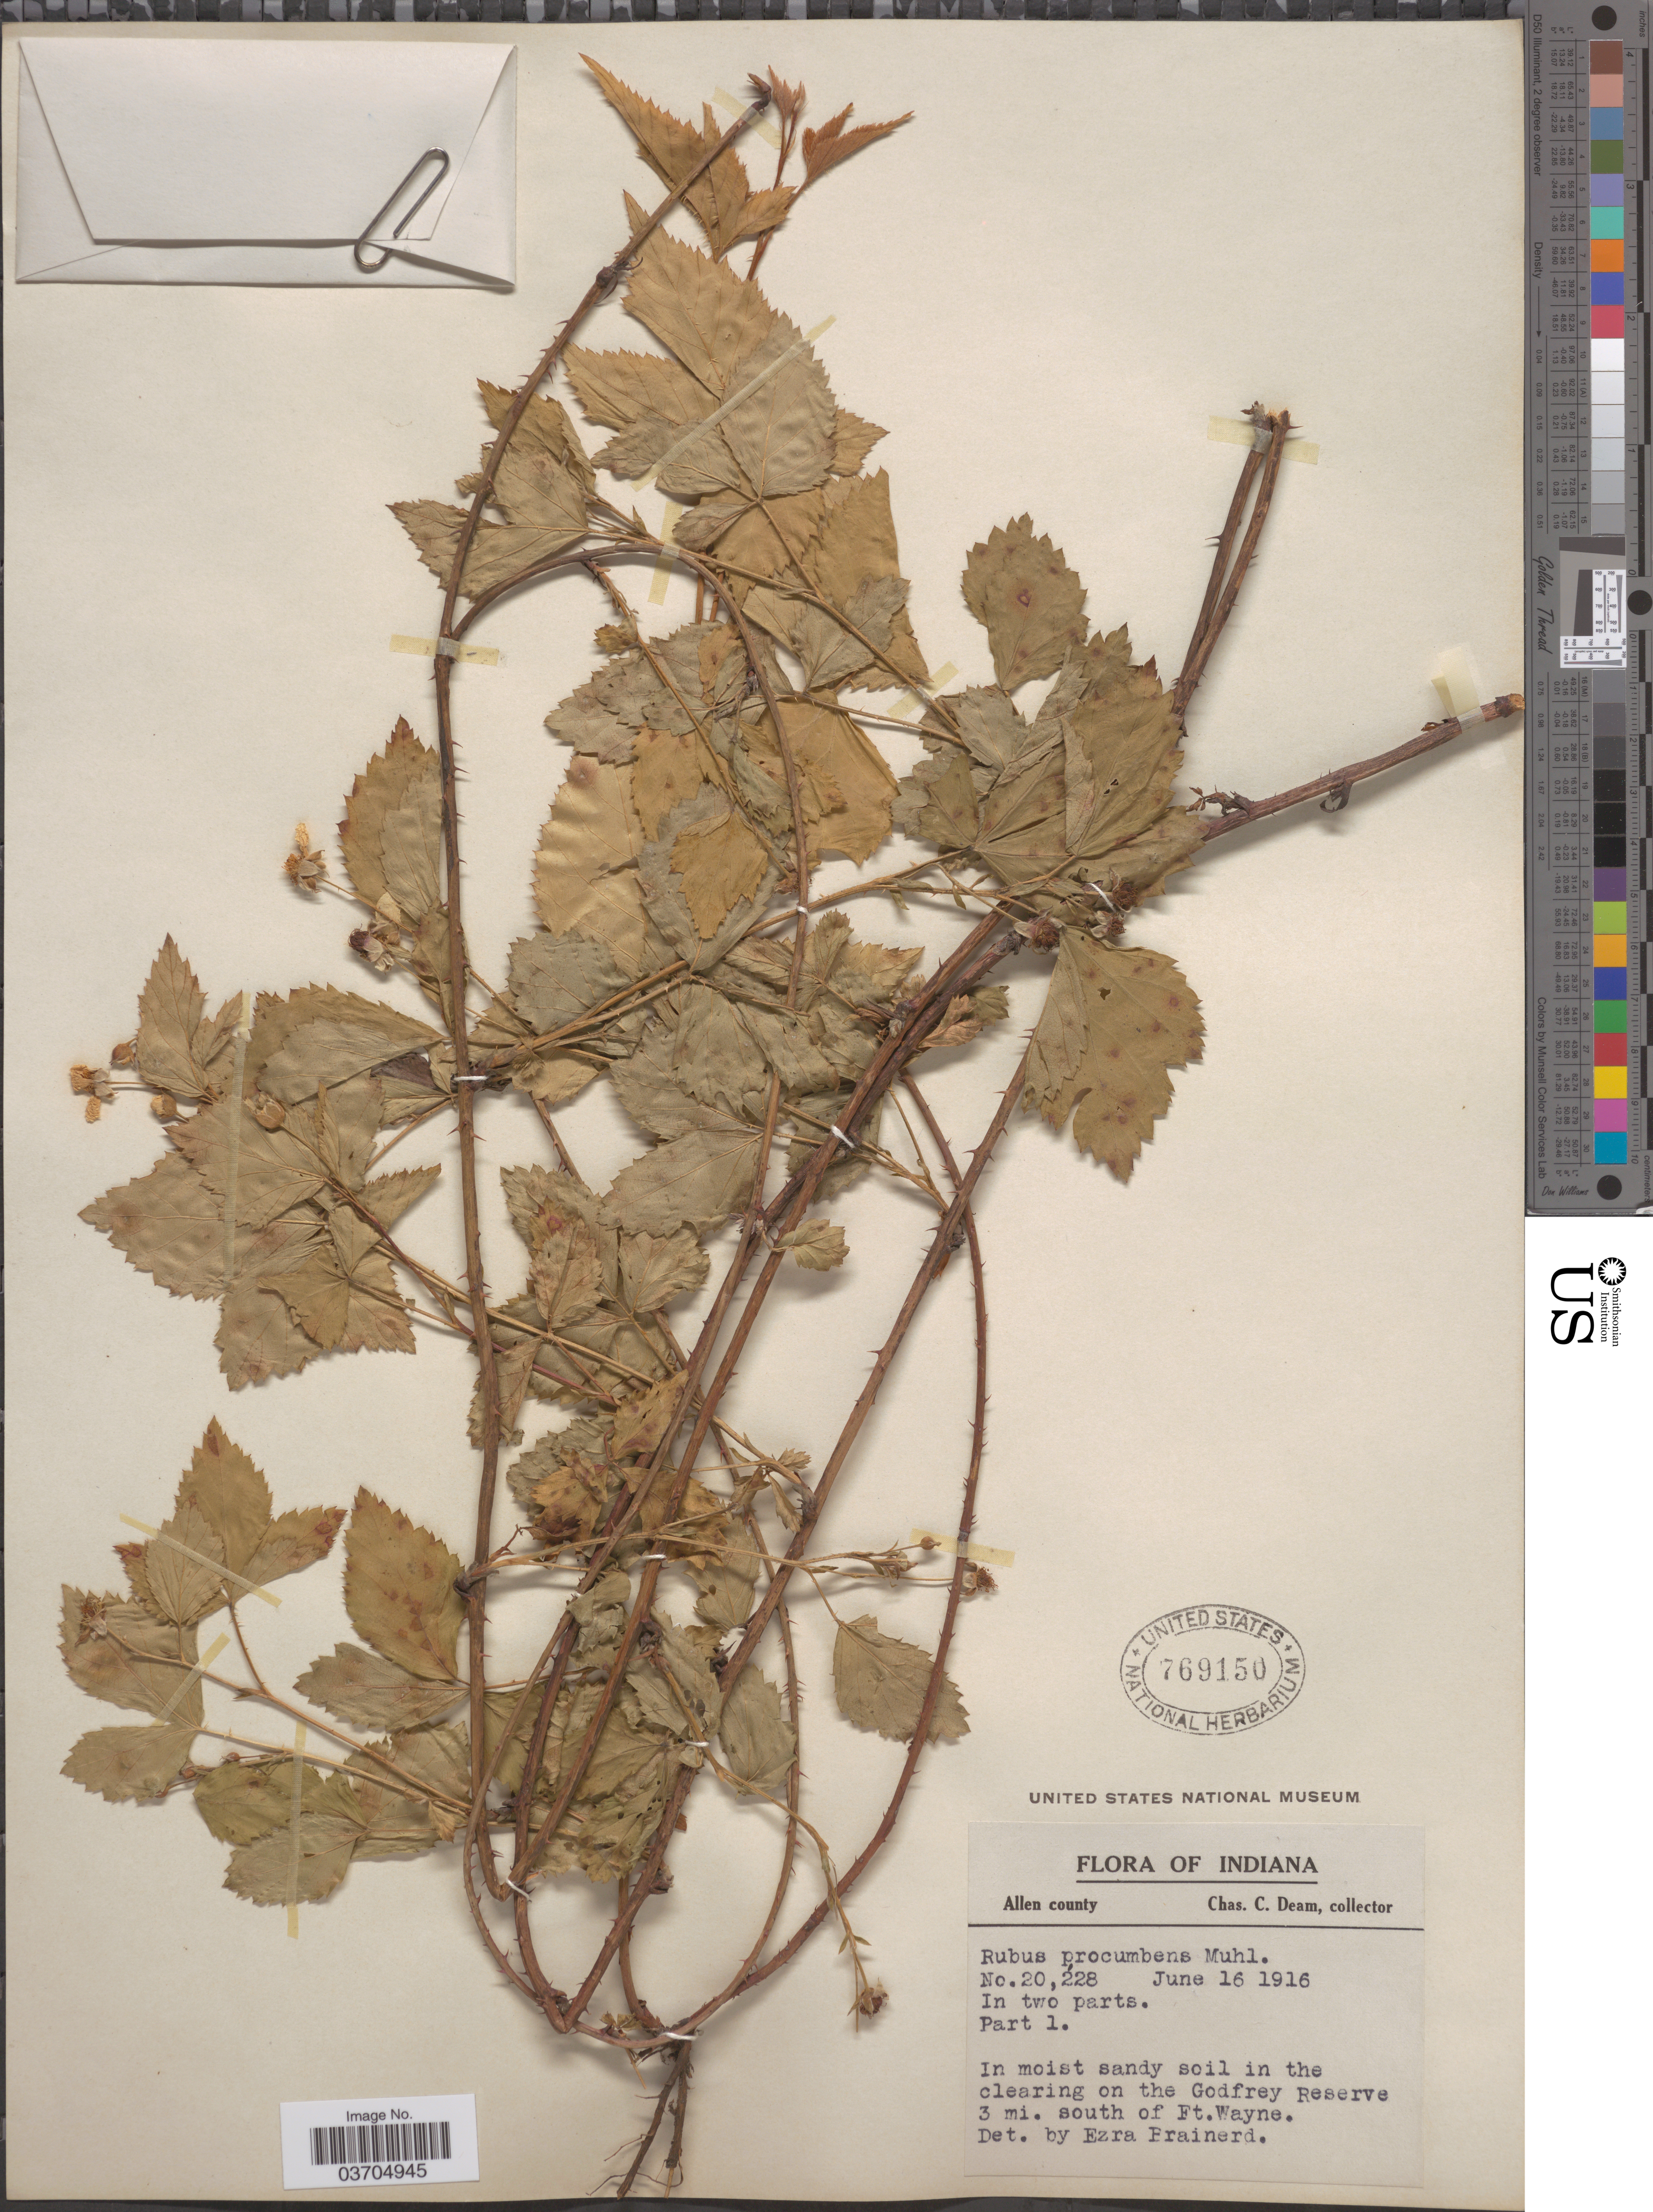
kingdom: Plantae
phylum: Tracheophyta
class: Magnoliopsida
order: Rosales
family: Rosaceae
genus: Rubus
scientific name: Rubus procumbens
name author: Muhl.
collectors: C. C. Deam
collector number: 20228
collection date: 1916-06-16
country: United States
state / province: Indiana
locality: Allen county. Clearing on the Godfrey Reserve 3 mi. south of Ft. Wayne.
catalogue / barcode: US 769150